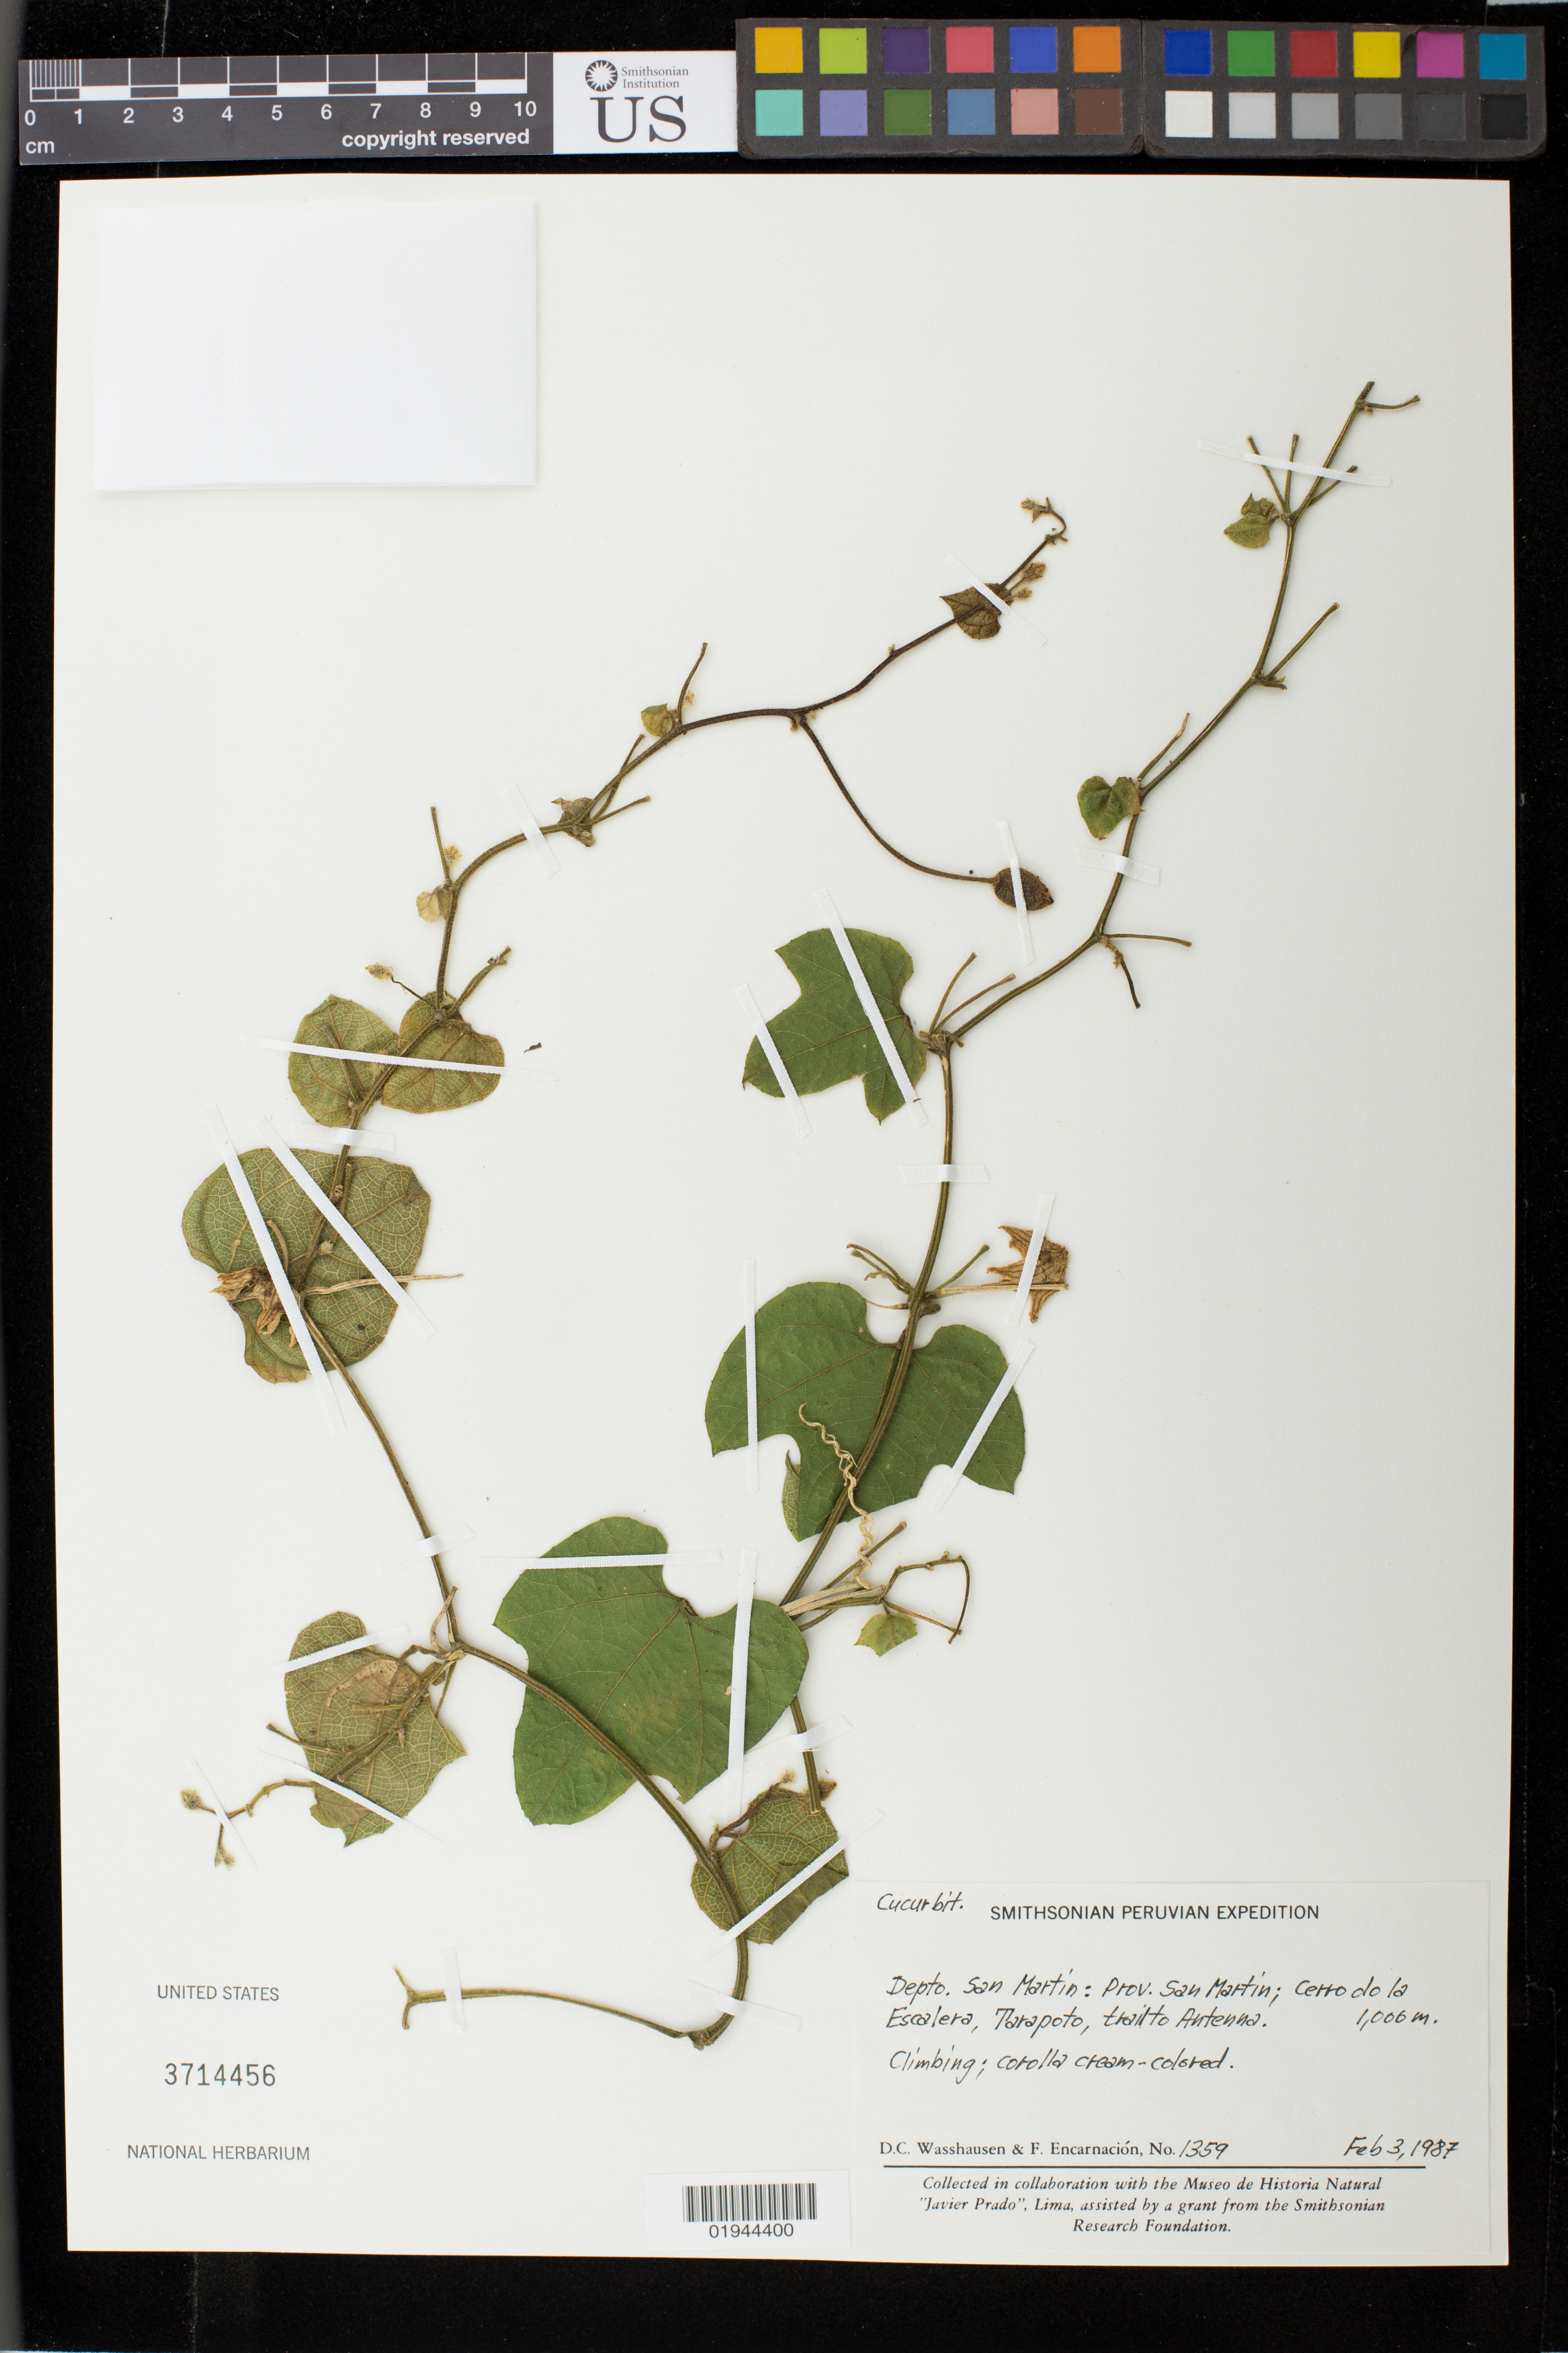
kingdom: Plantae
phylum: Tracheophyta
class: Magnoliopsida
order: Cucurbitales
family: Cucurbitaceae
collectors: D. C. Wasshausen & F. Encarnación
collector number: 1359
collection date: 1987-02-03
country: Peru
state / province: San Martín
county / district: San Martín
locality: Cerro de la Escalera, Tarapoto, trail to Antenna.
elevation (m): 1000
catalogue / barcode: US 3714456